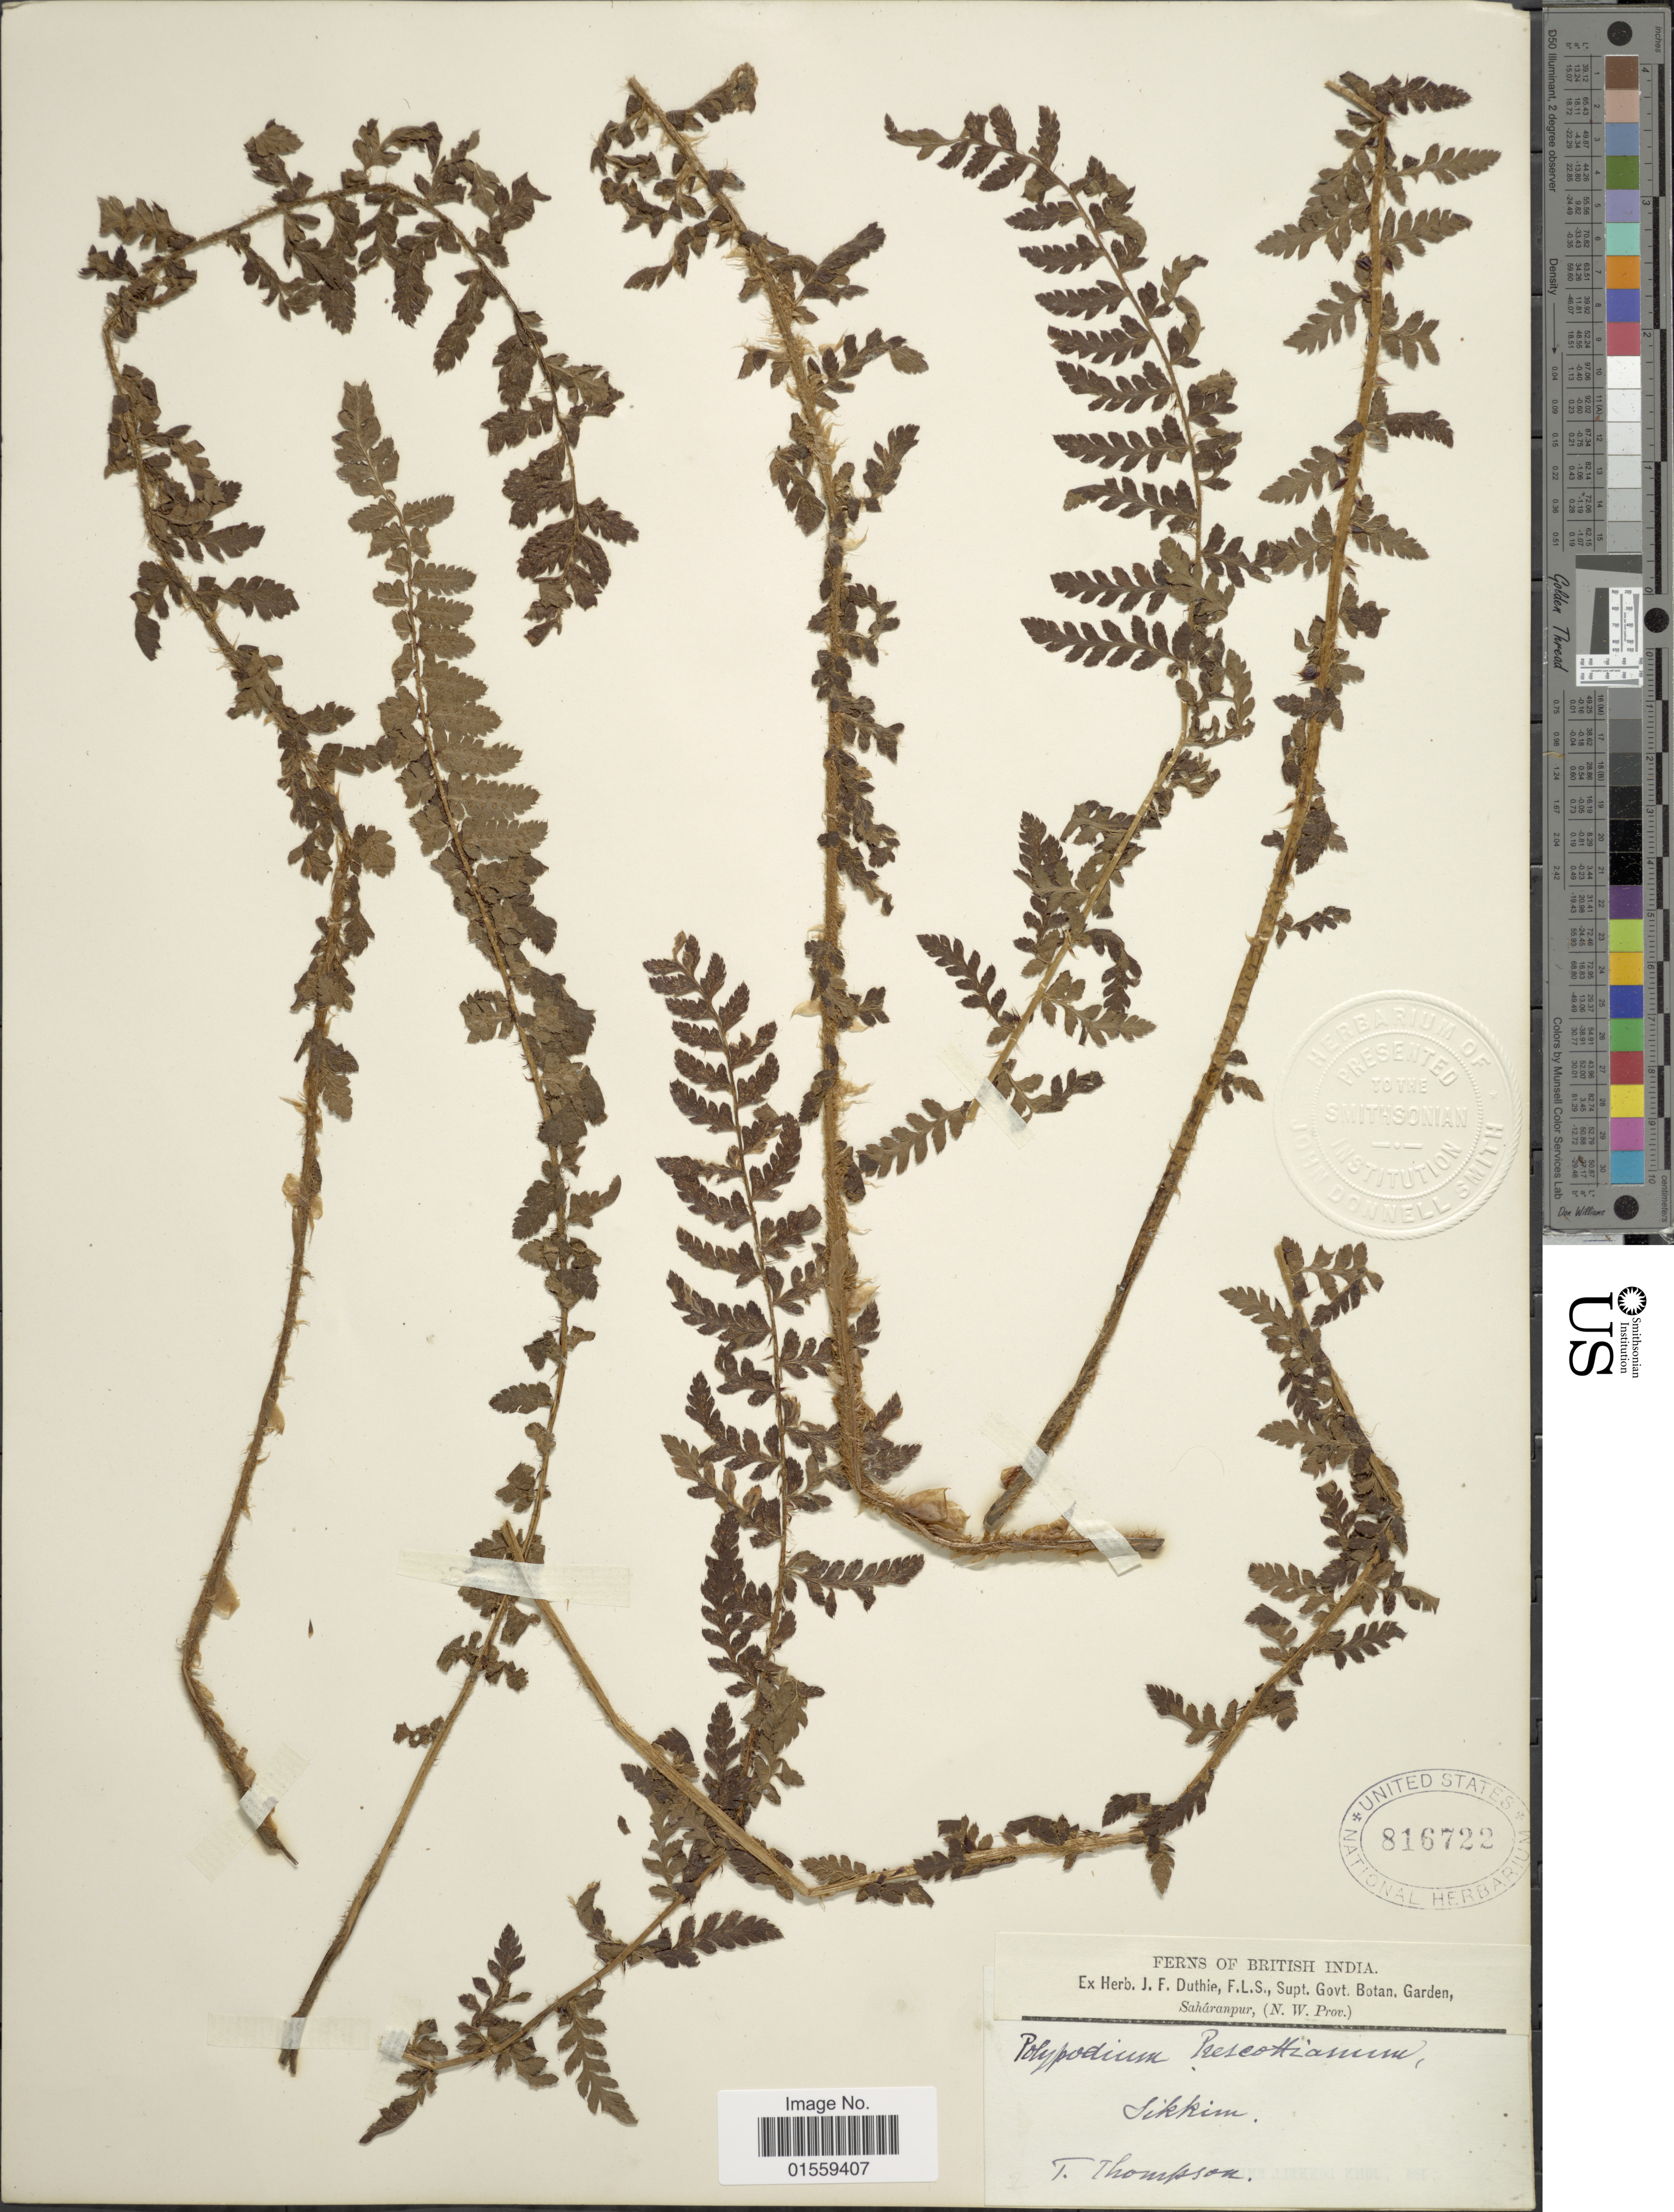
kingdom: Plantae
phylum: Tracheophyta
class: Polypodiopsida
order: Polypodiales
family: Dryopteridaceae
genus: Polystichum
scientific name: Polystichum prescottianum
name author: (Wall. ex Mett.) T. Moore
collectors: T. Thompson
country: India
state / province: Sikkim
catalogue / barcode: US 816722